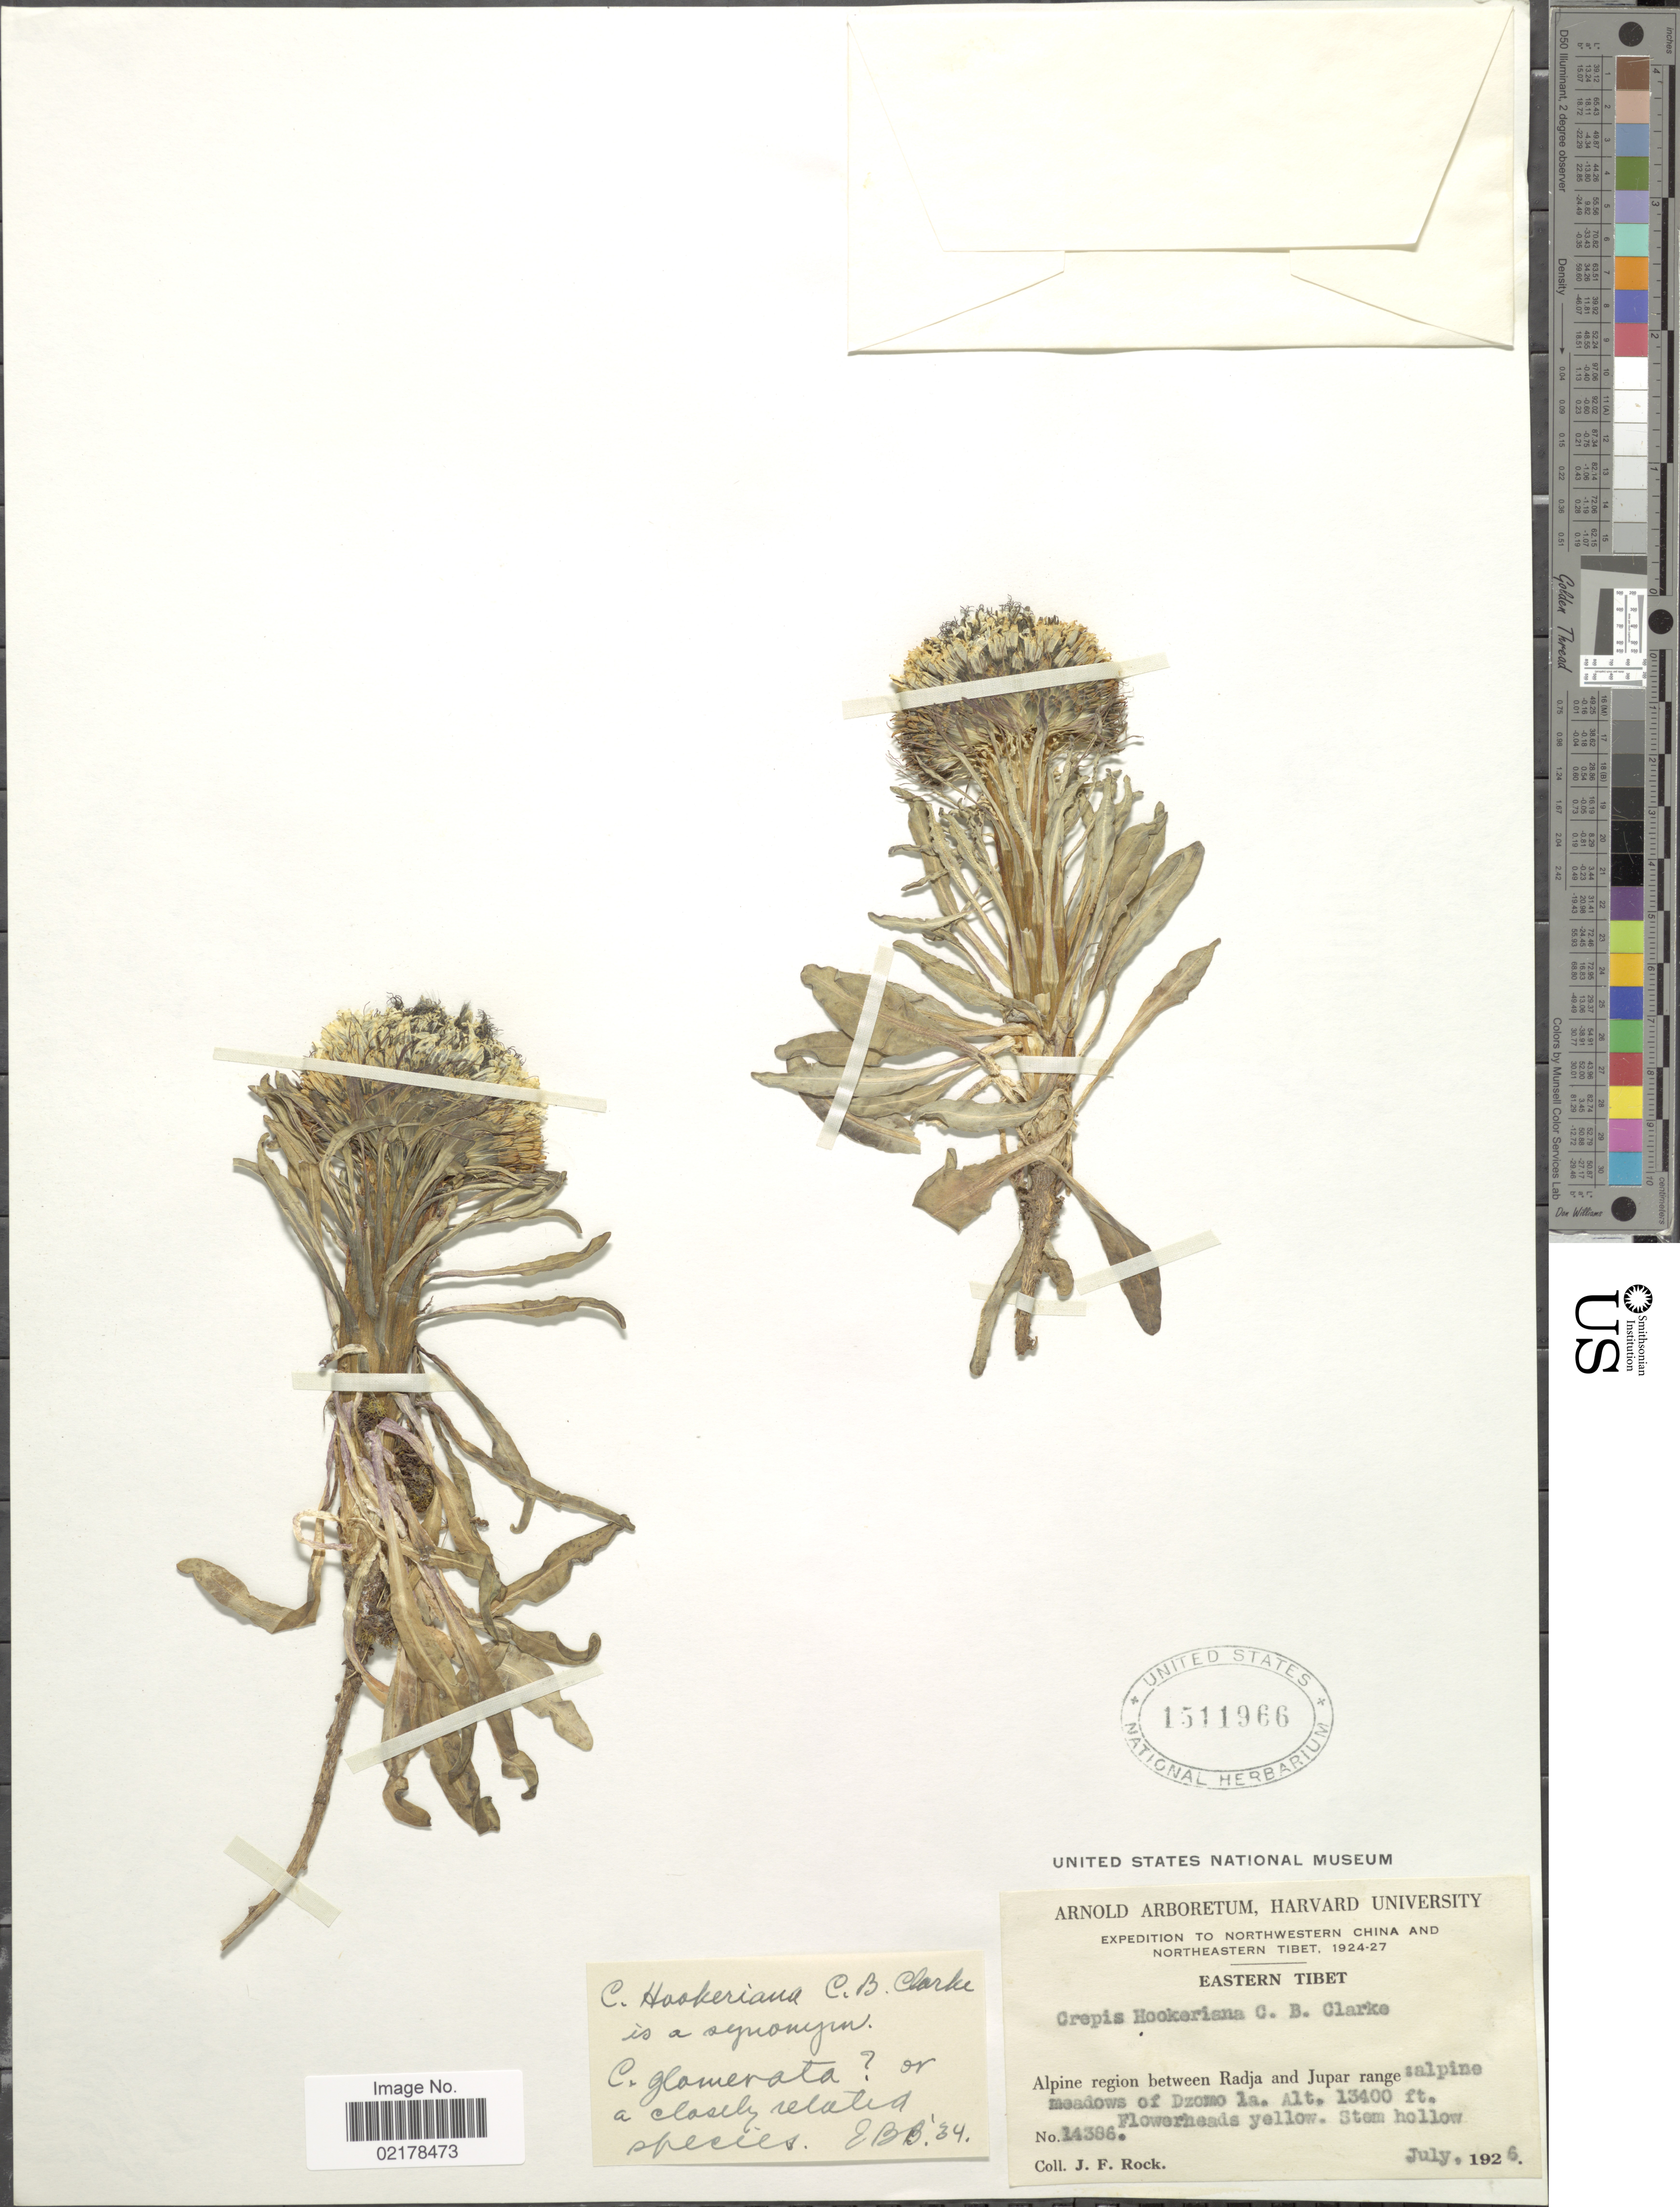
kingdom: Plantae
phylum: Tracheophyta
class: Magnoliopsida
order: Asterales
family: Asteraceae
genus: Soroseris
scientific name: Soroseris hookeriana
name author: Stebbins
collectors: J. F. Rock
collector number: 14386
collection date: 1926-07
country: China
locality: Northwstern China and Northeastern Tiber, Eastern Tibet, Alpine region between Radja and JUpar range: alpine meadows of Dzomo la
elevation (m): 4084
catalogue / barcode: US 1511966